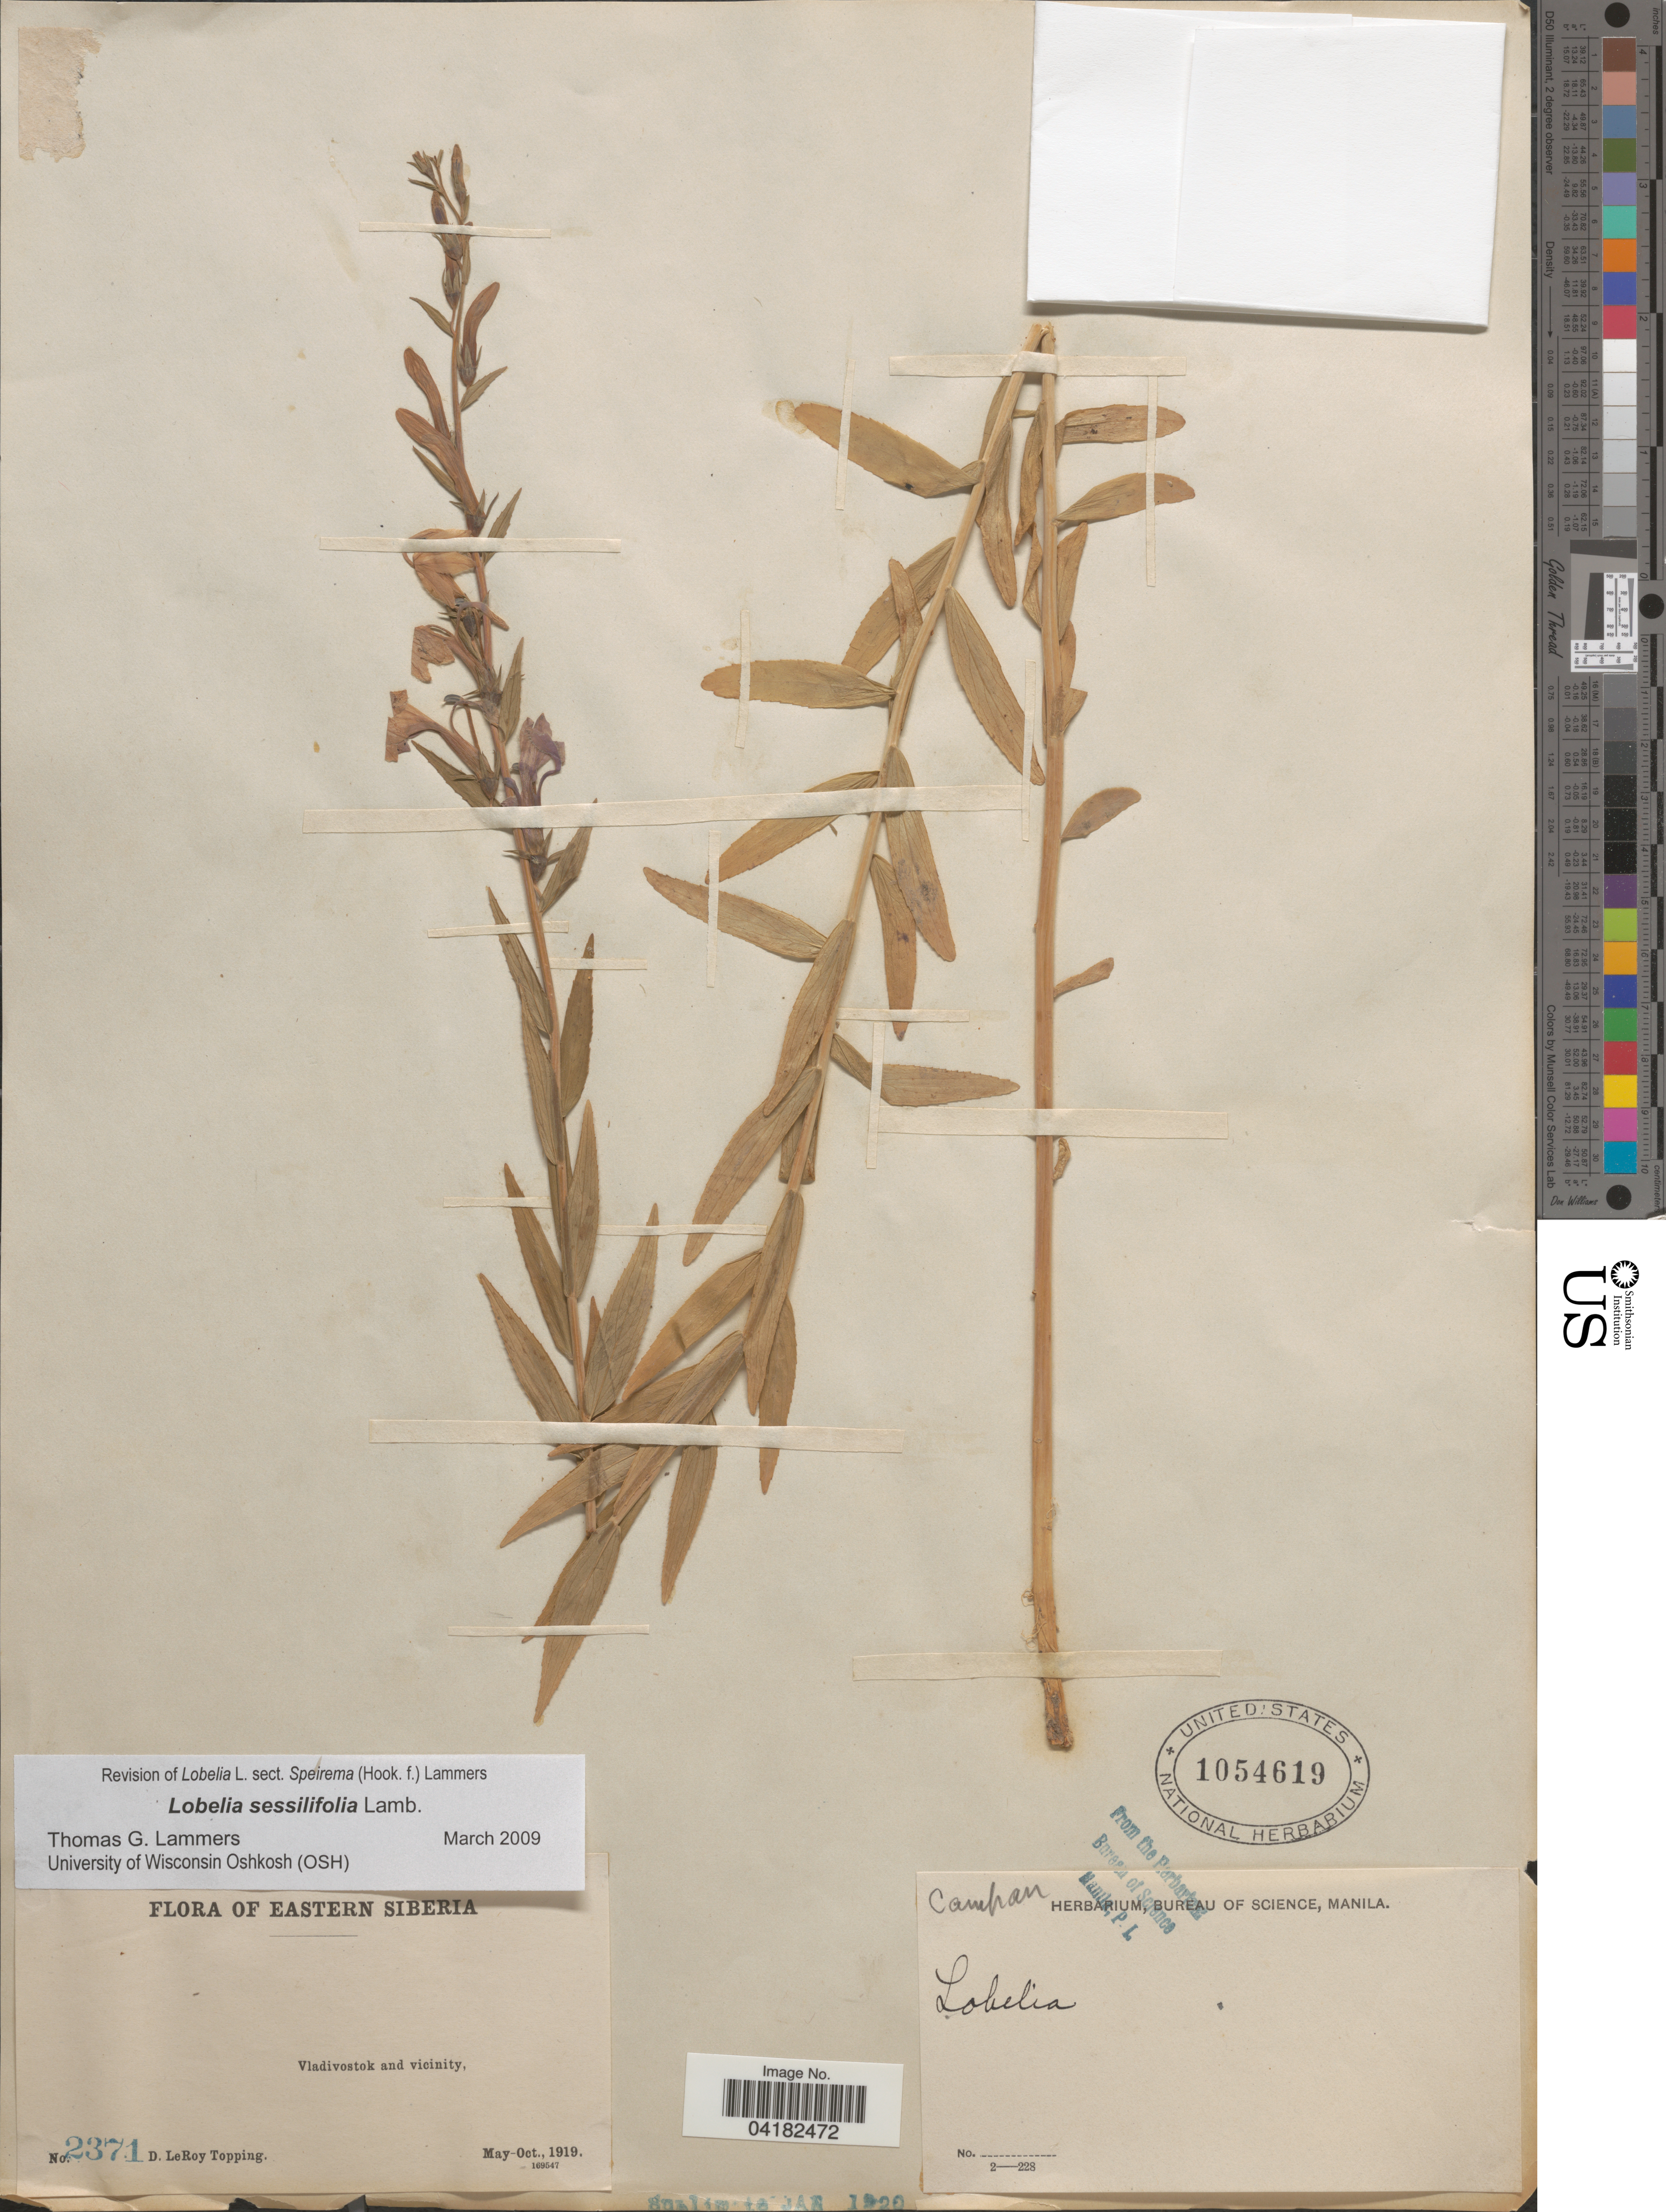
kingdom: Plantae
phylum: Tracheophyta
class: Magnoliopsida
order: Asterales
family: Campanulaceae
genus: Lobelia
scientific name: Lobelia sessilifolia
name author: Lamb.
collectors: D. L. Topping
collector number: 2371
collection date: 1919-05/1919-10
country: Russian Federation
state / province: Primorsky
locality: Eastern Siberia. Vladivostok and vicinity.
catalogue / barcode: US 1054619